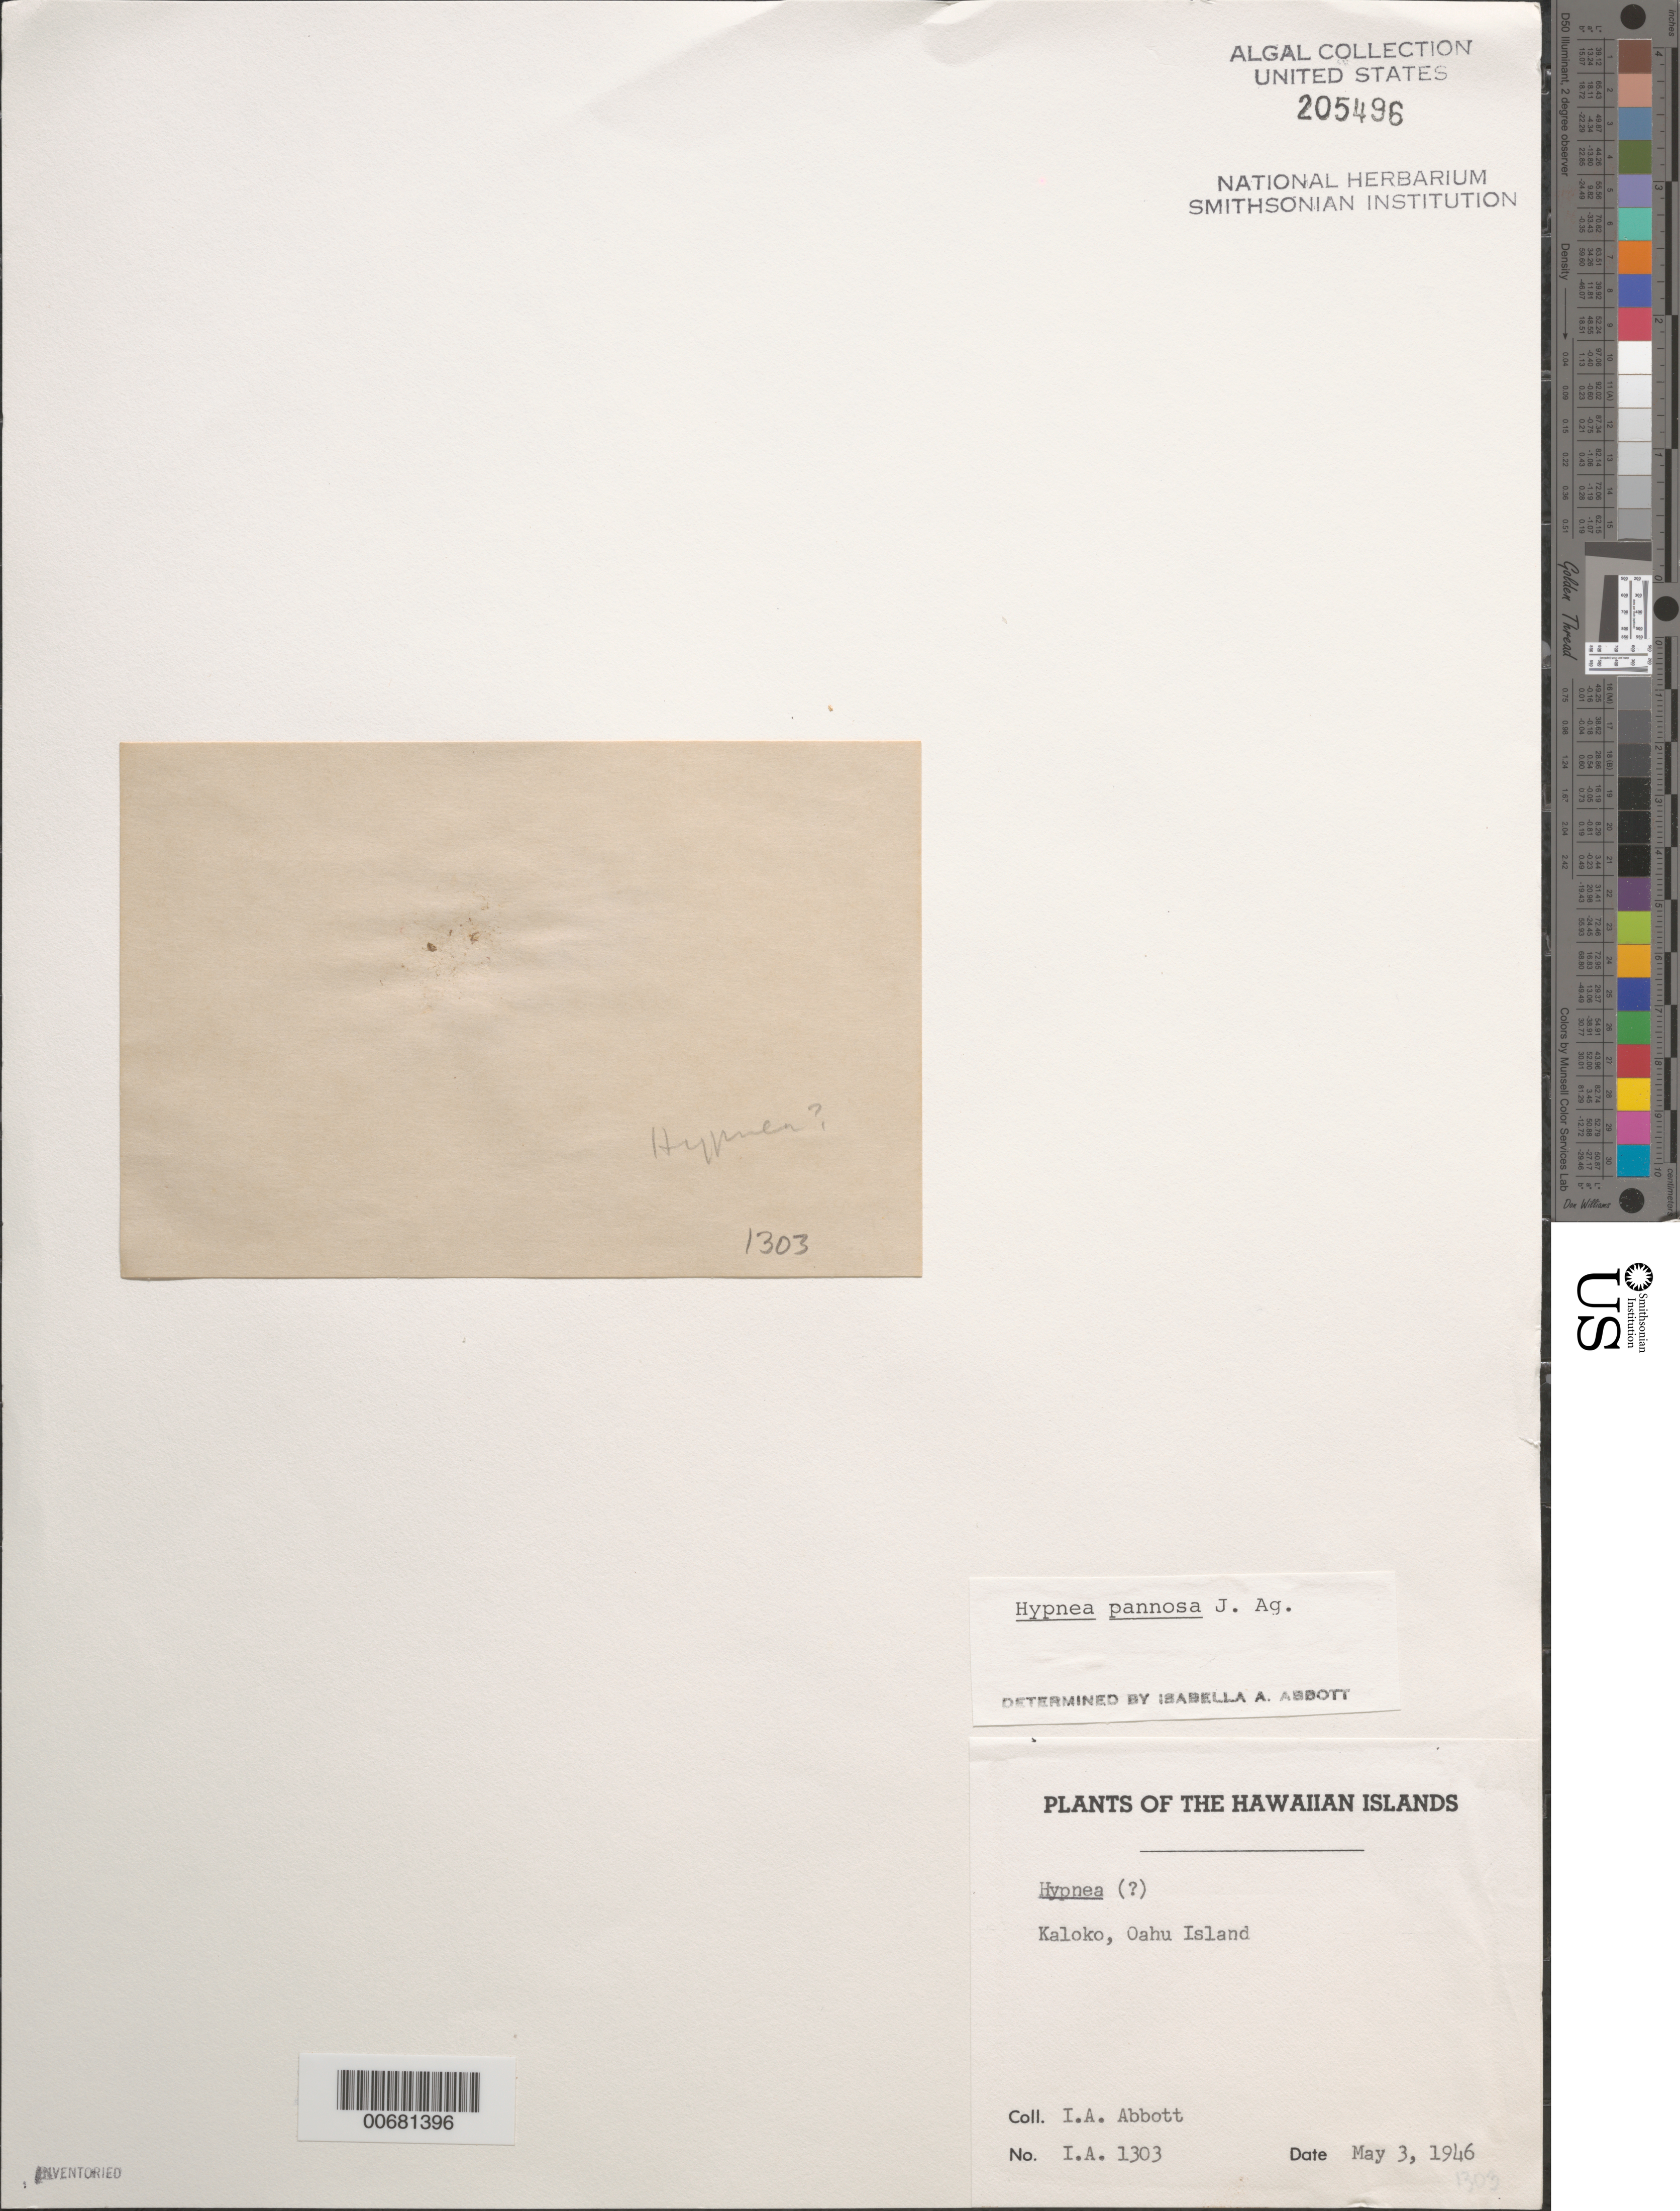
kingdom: Plantae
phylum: Rhodophyta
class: Florideophyceae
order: Gigartinales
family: Cystocloniaceae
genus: Hypnea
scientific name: Hypnea pannosa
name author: J. Agardh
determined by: Abbott, Isabella A.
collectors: I. A. Abbott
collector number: IAA 1303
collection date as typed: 03 May 1946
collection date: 1946-05-03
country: United States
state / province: Hawaii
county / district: Honolulu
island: Oahu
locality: Kaloko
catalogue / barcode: US 205496